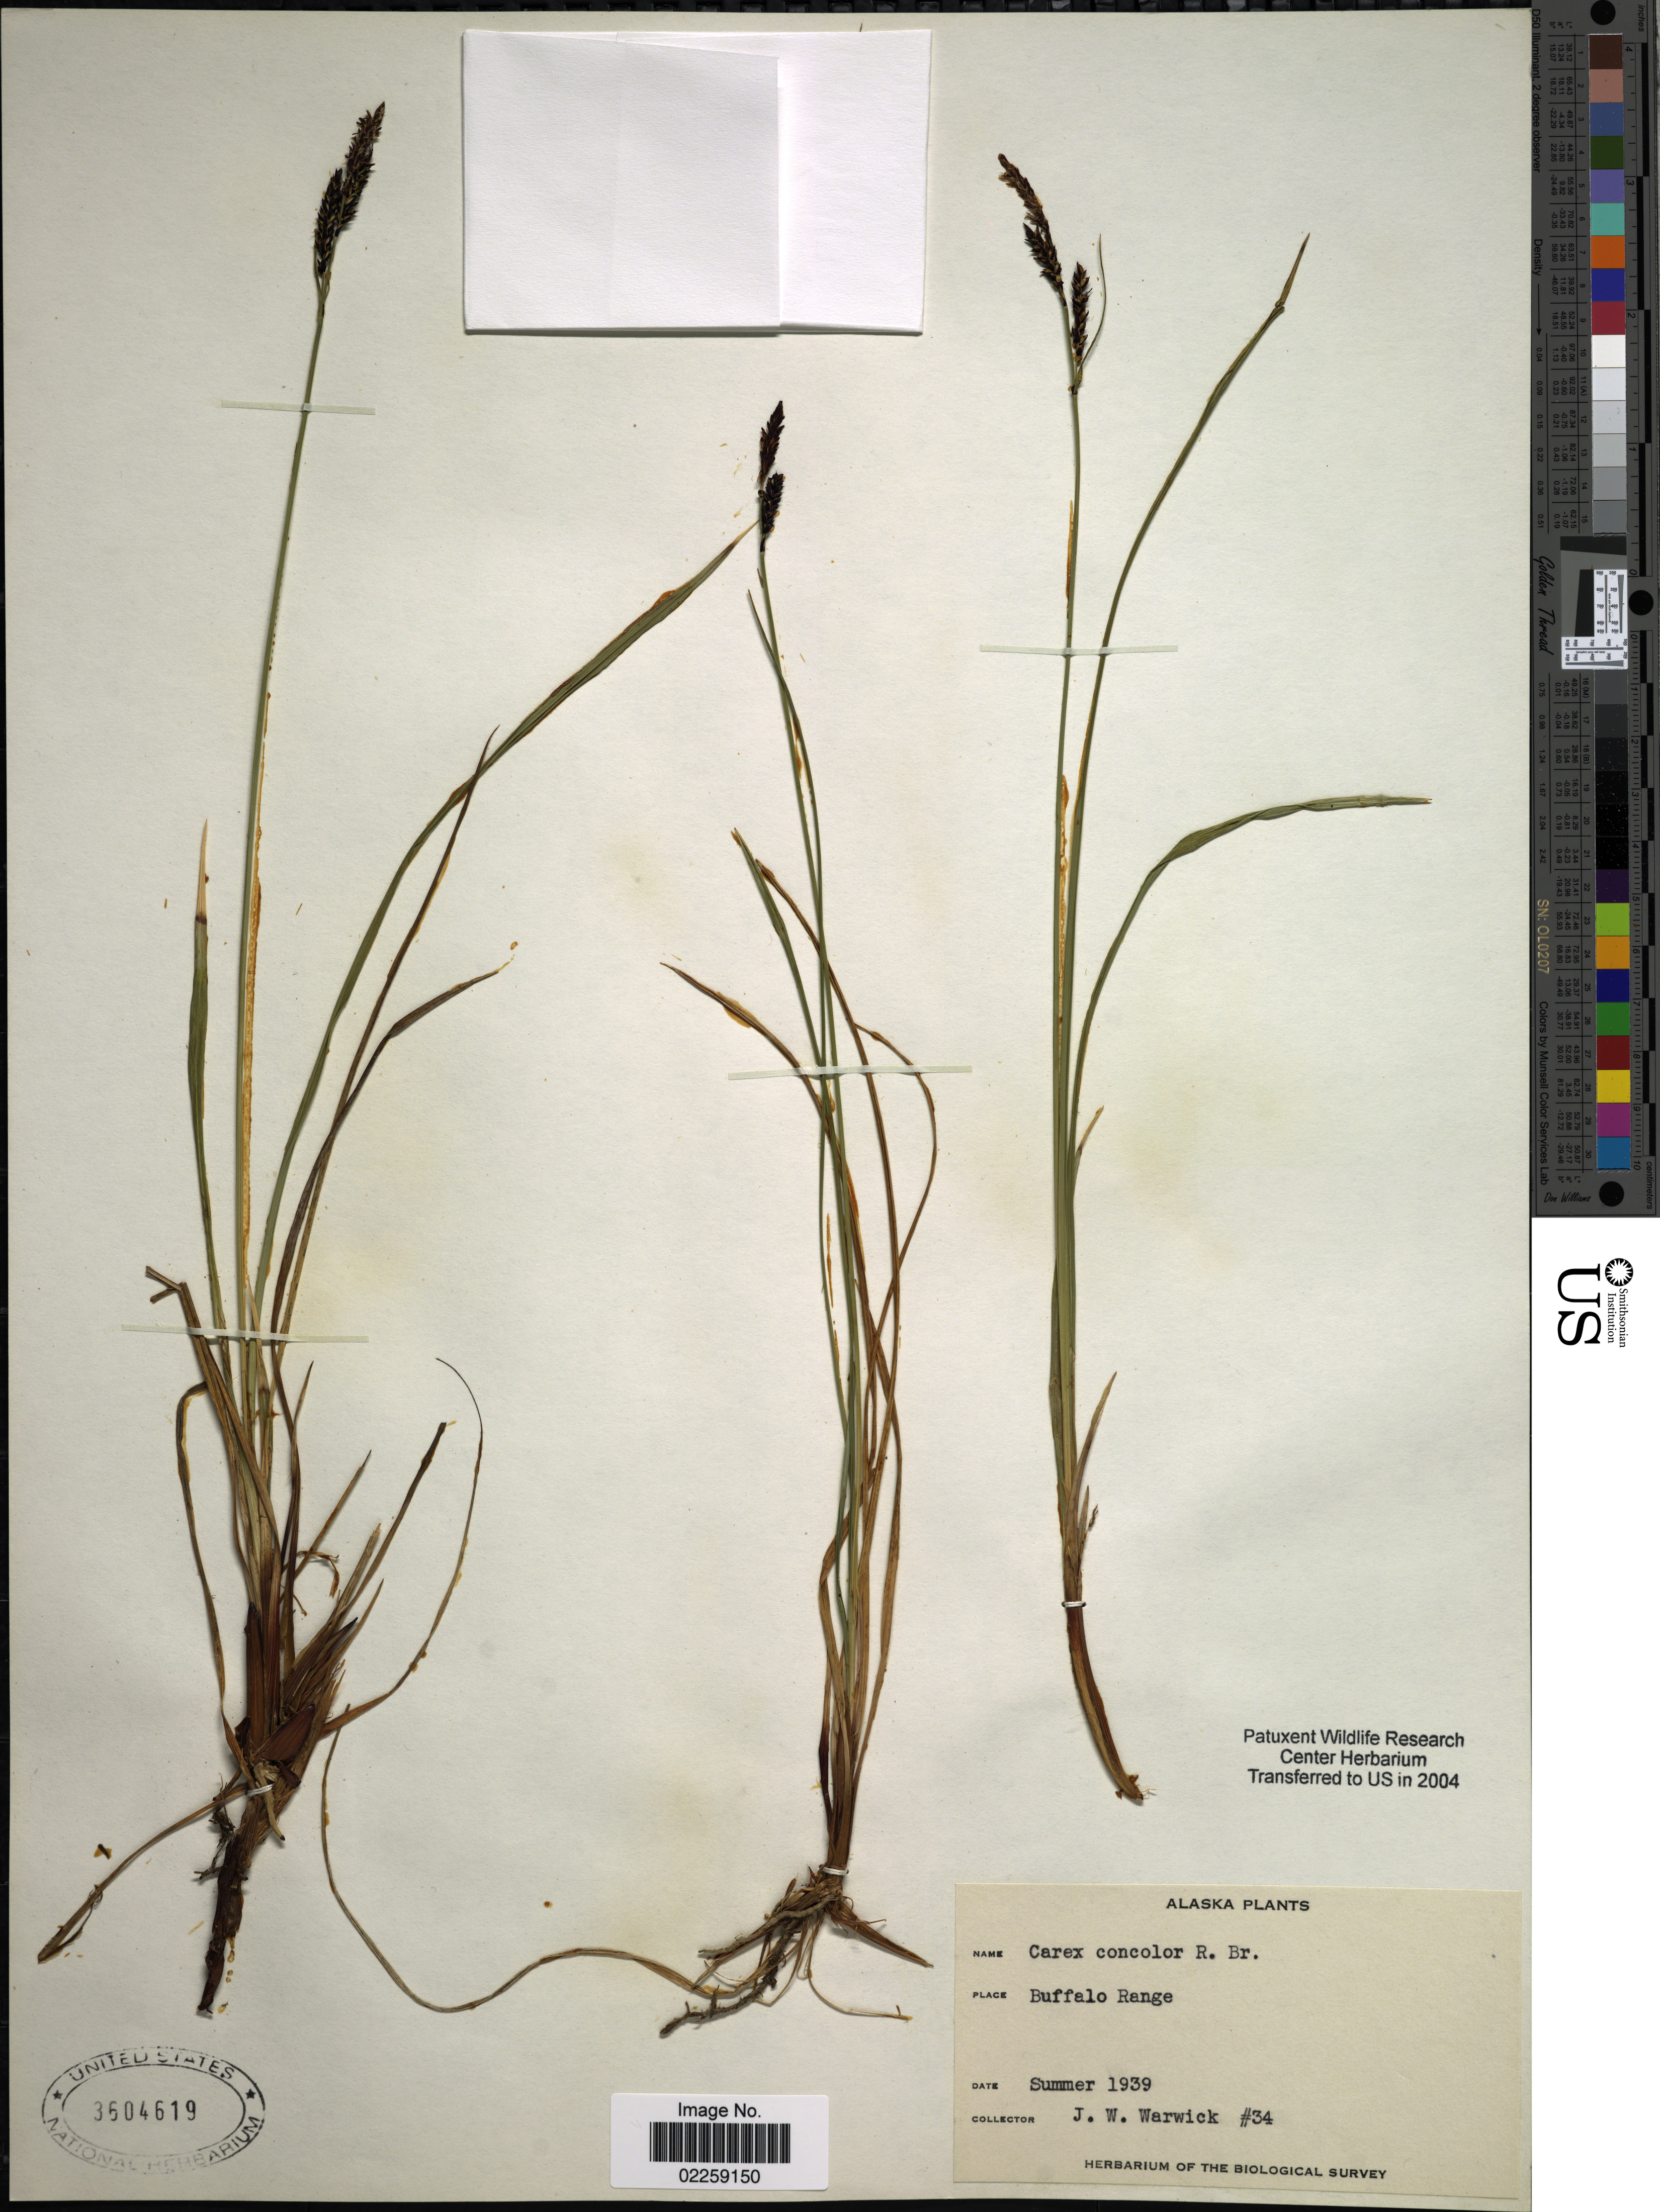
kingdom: Plantae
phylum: Tracheophyta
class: Liliopsida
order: Poales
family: Cyperaceae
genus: Carex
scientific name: Carex bigelowii subsp. lugens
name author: (Holm) T.V. Egorova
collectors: J. Warwick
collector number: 34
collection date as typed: Summer 1939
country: United States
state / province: Alaska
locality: Buffalo Range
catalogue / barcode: US 3604619